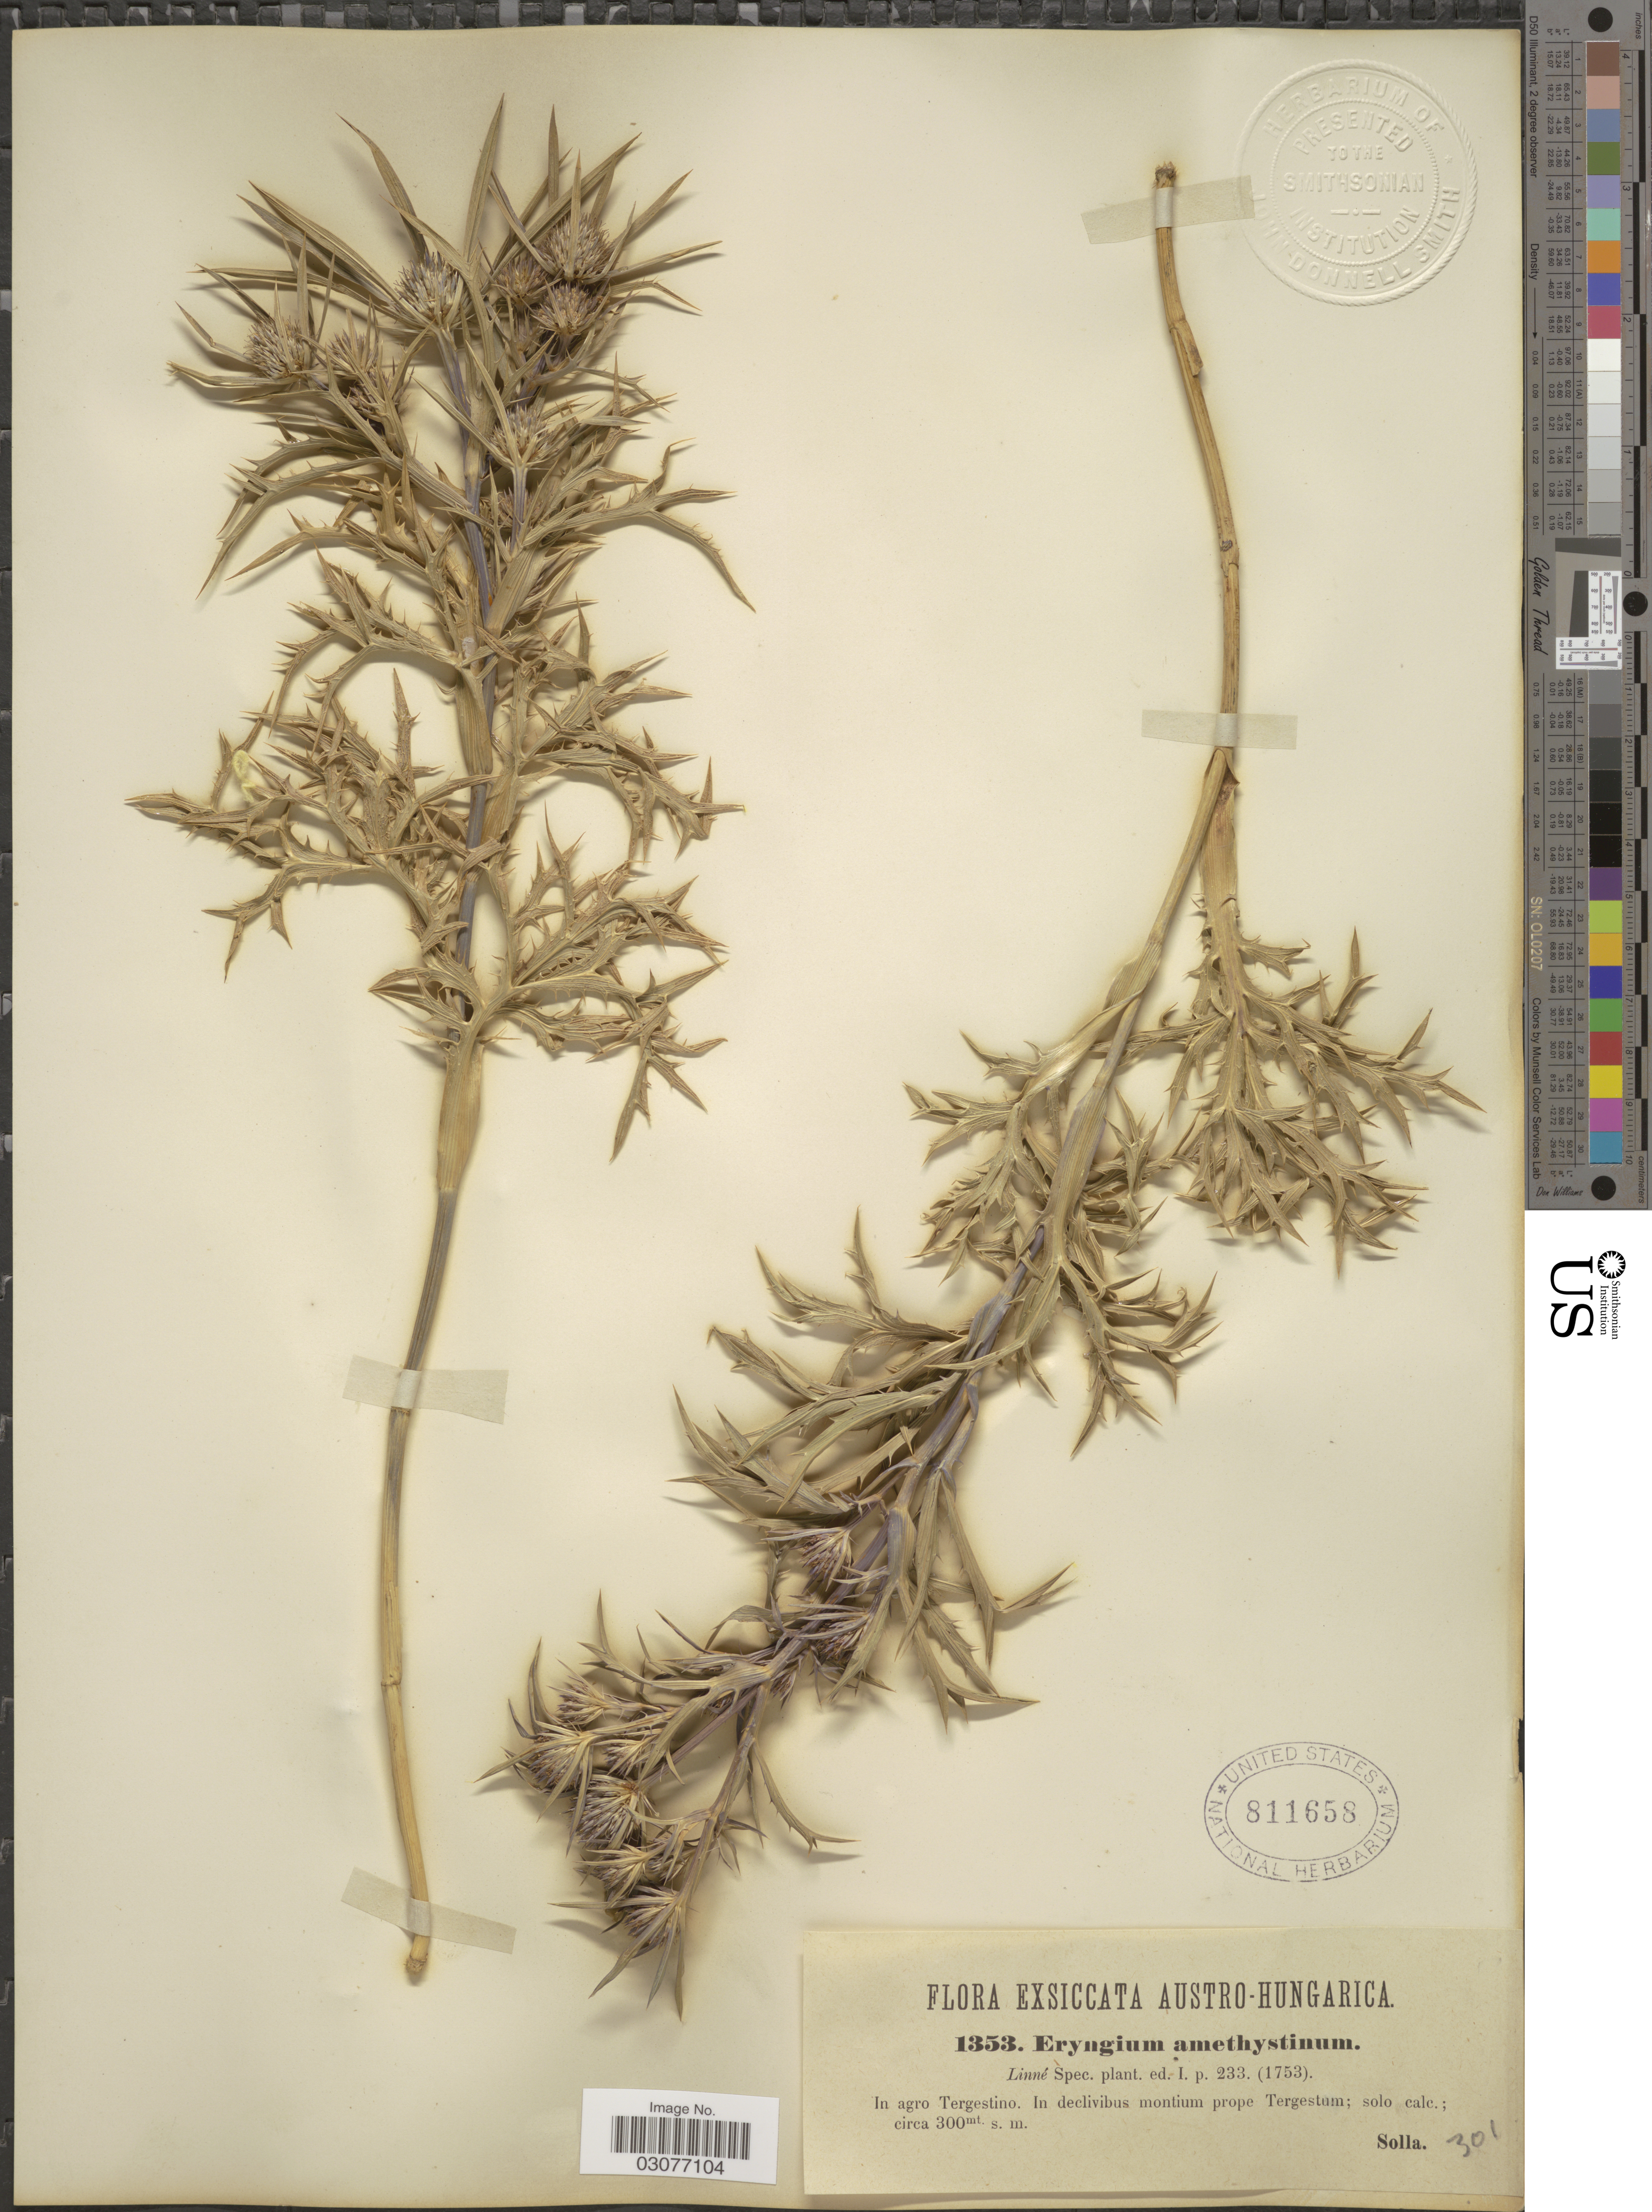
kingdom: Plantae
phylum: Tracheophyta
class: Magnoliopsida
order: Apiales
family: Apiaceae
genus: Eryngium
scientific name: Eryngium amethystinum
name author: L.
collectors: Solla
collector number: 301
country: Italy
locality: Austro-Hungarica. In argo Tergestino. In declivibus montium prope Tergestum.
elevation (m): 300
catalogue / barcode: US 811658